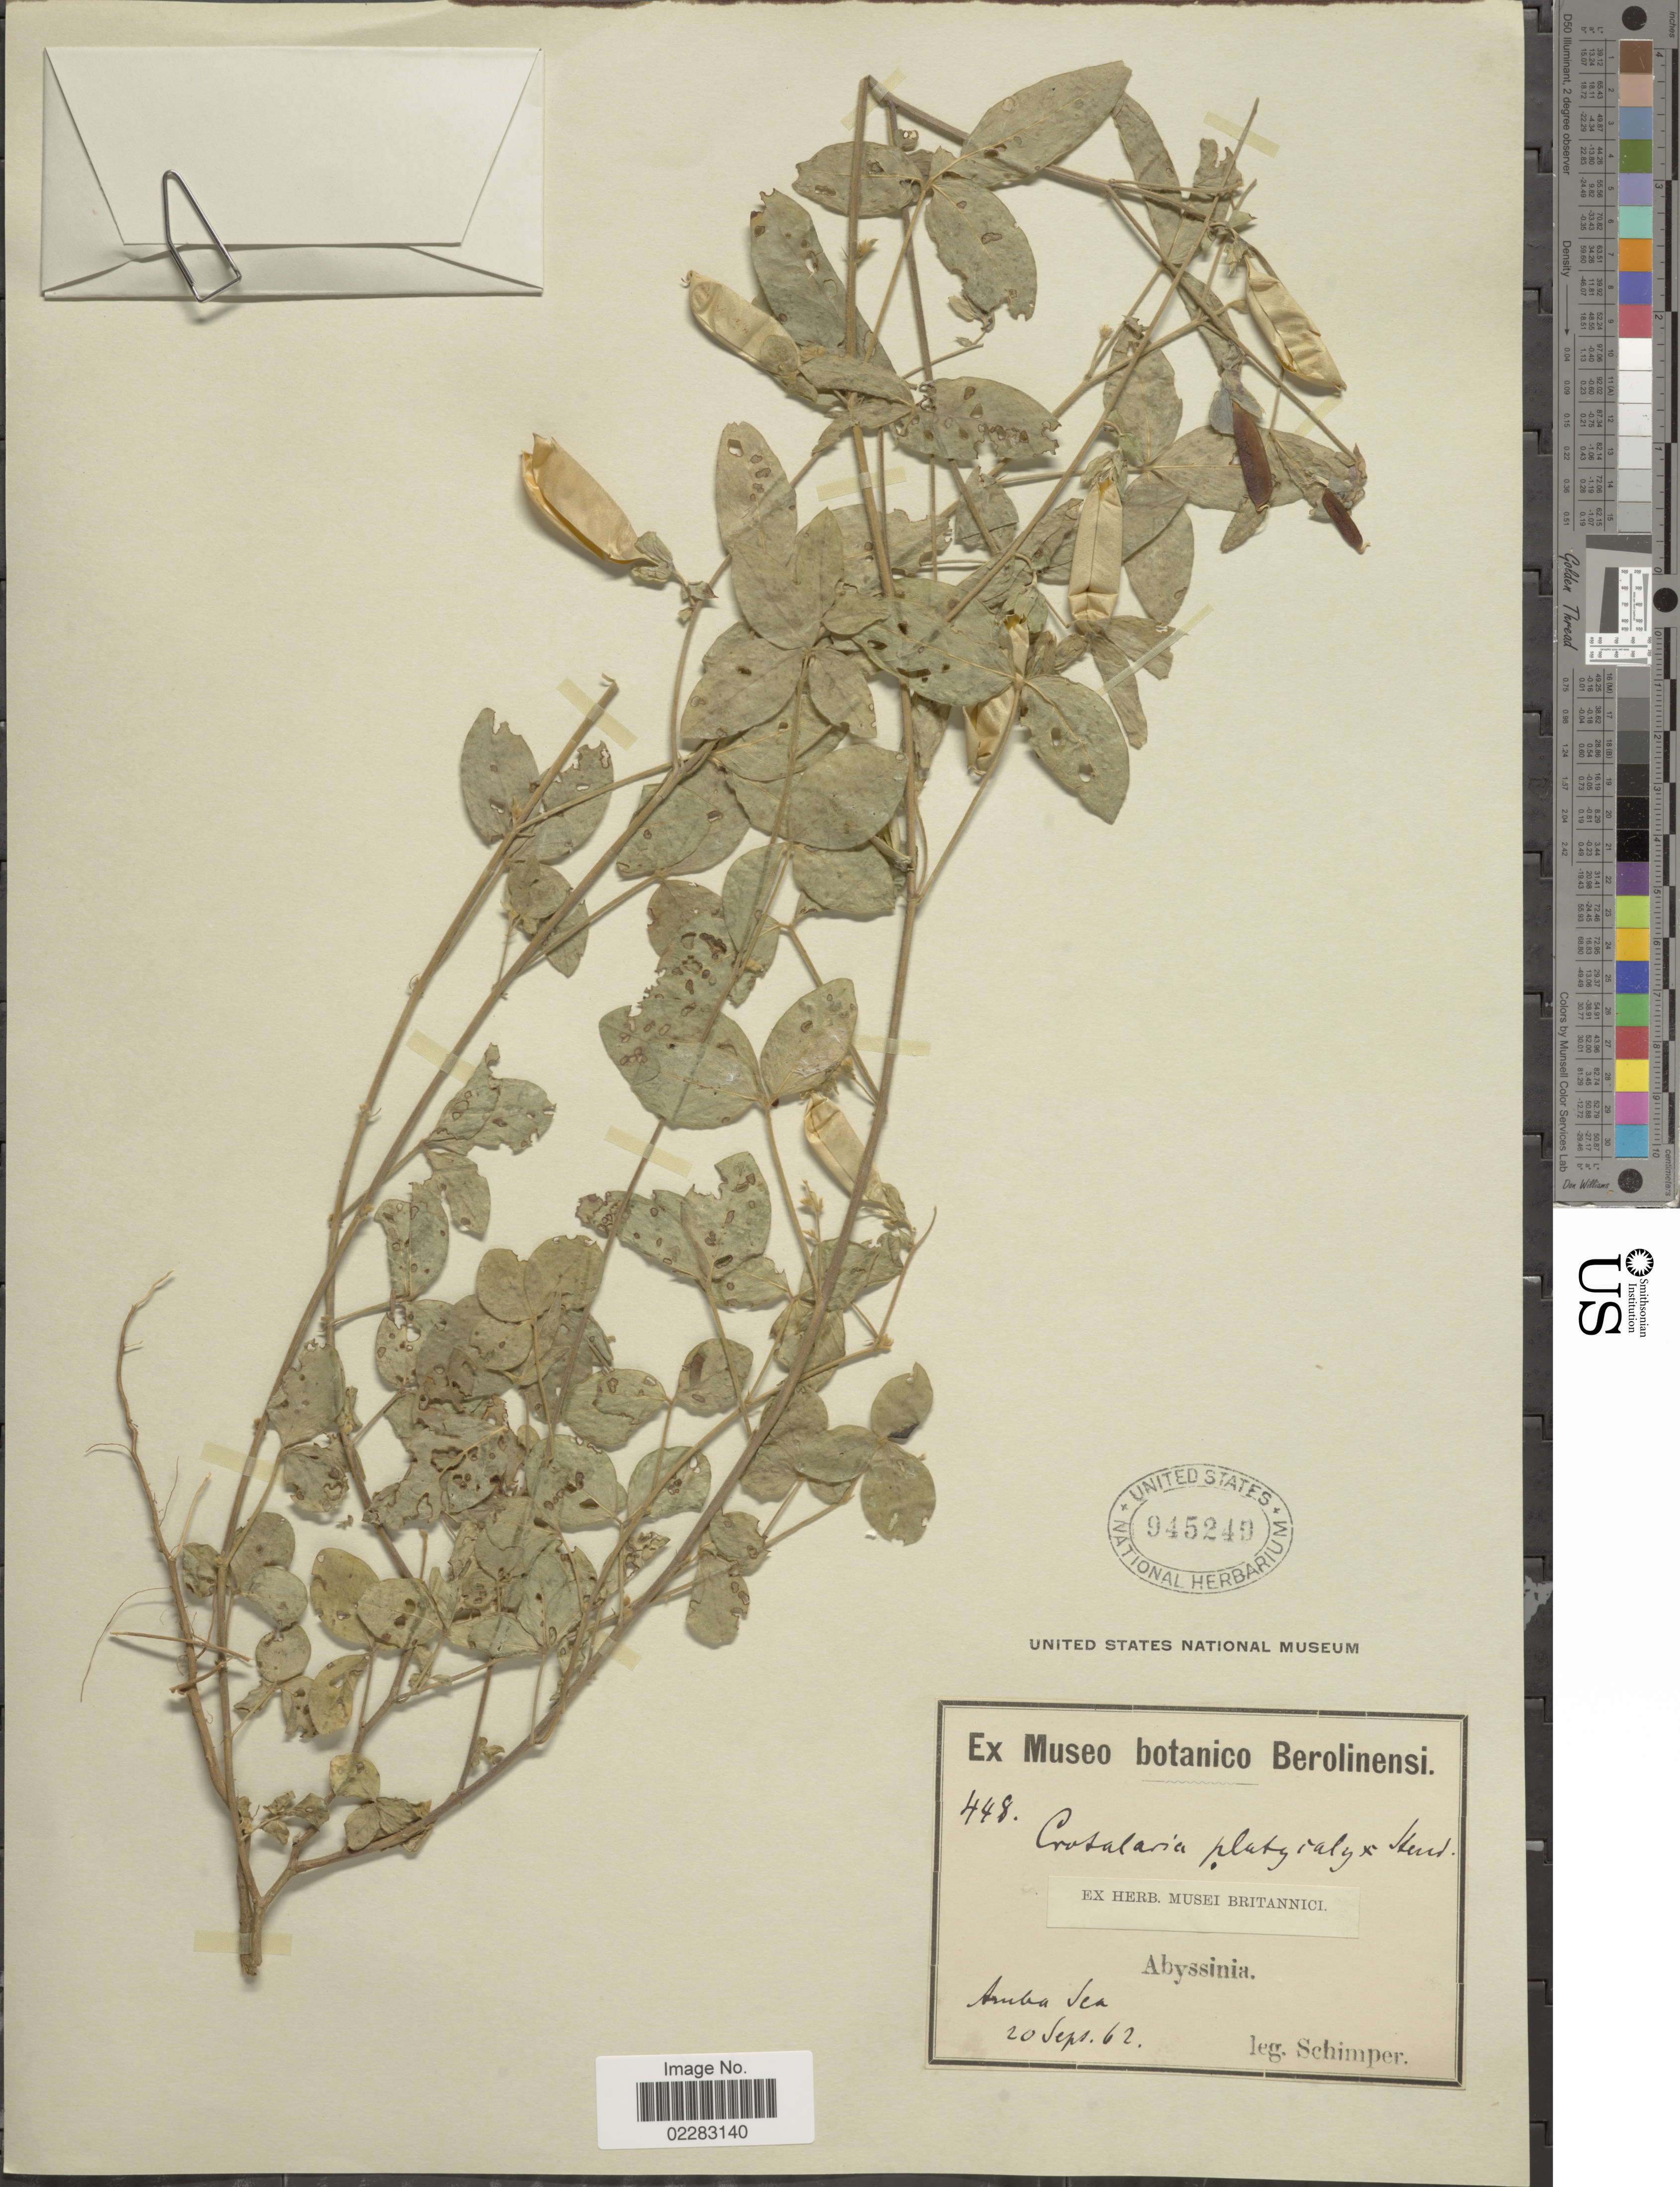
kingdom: Plantae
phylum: Tracheophyta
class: Magnoliopsida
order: Fabales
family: Fabaceae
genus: Crotalaria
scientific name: Crotalaria platycalyx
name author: Baker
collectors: -. Schimper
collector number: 448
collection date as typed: Transcribed d/m/y: 20/9/62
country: Eritrea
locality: Abyssinia, Amba Sea. [interpreted]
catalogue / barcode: US 945249